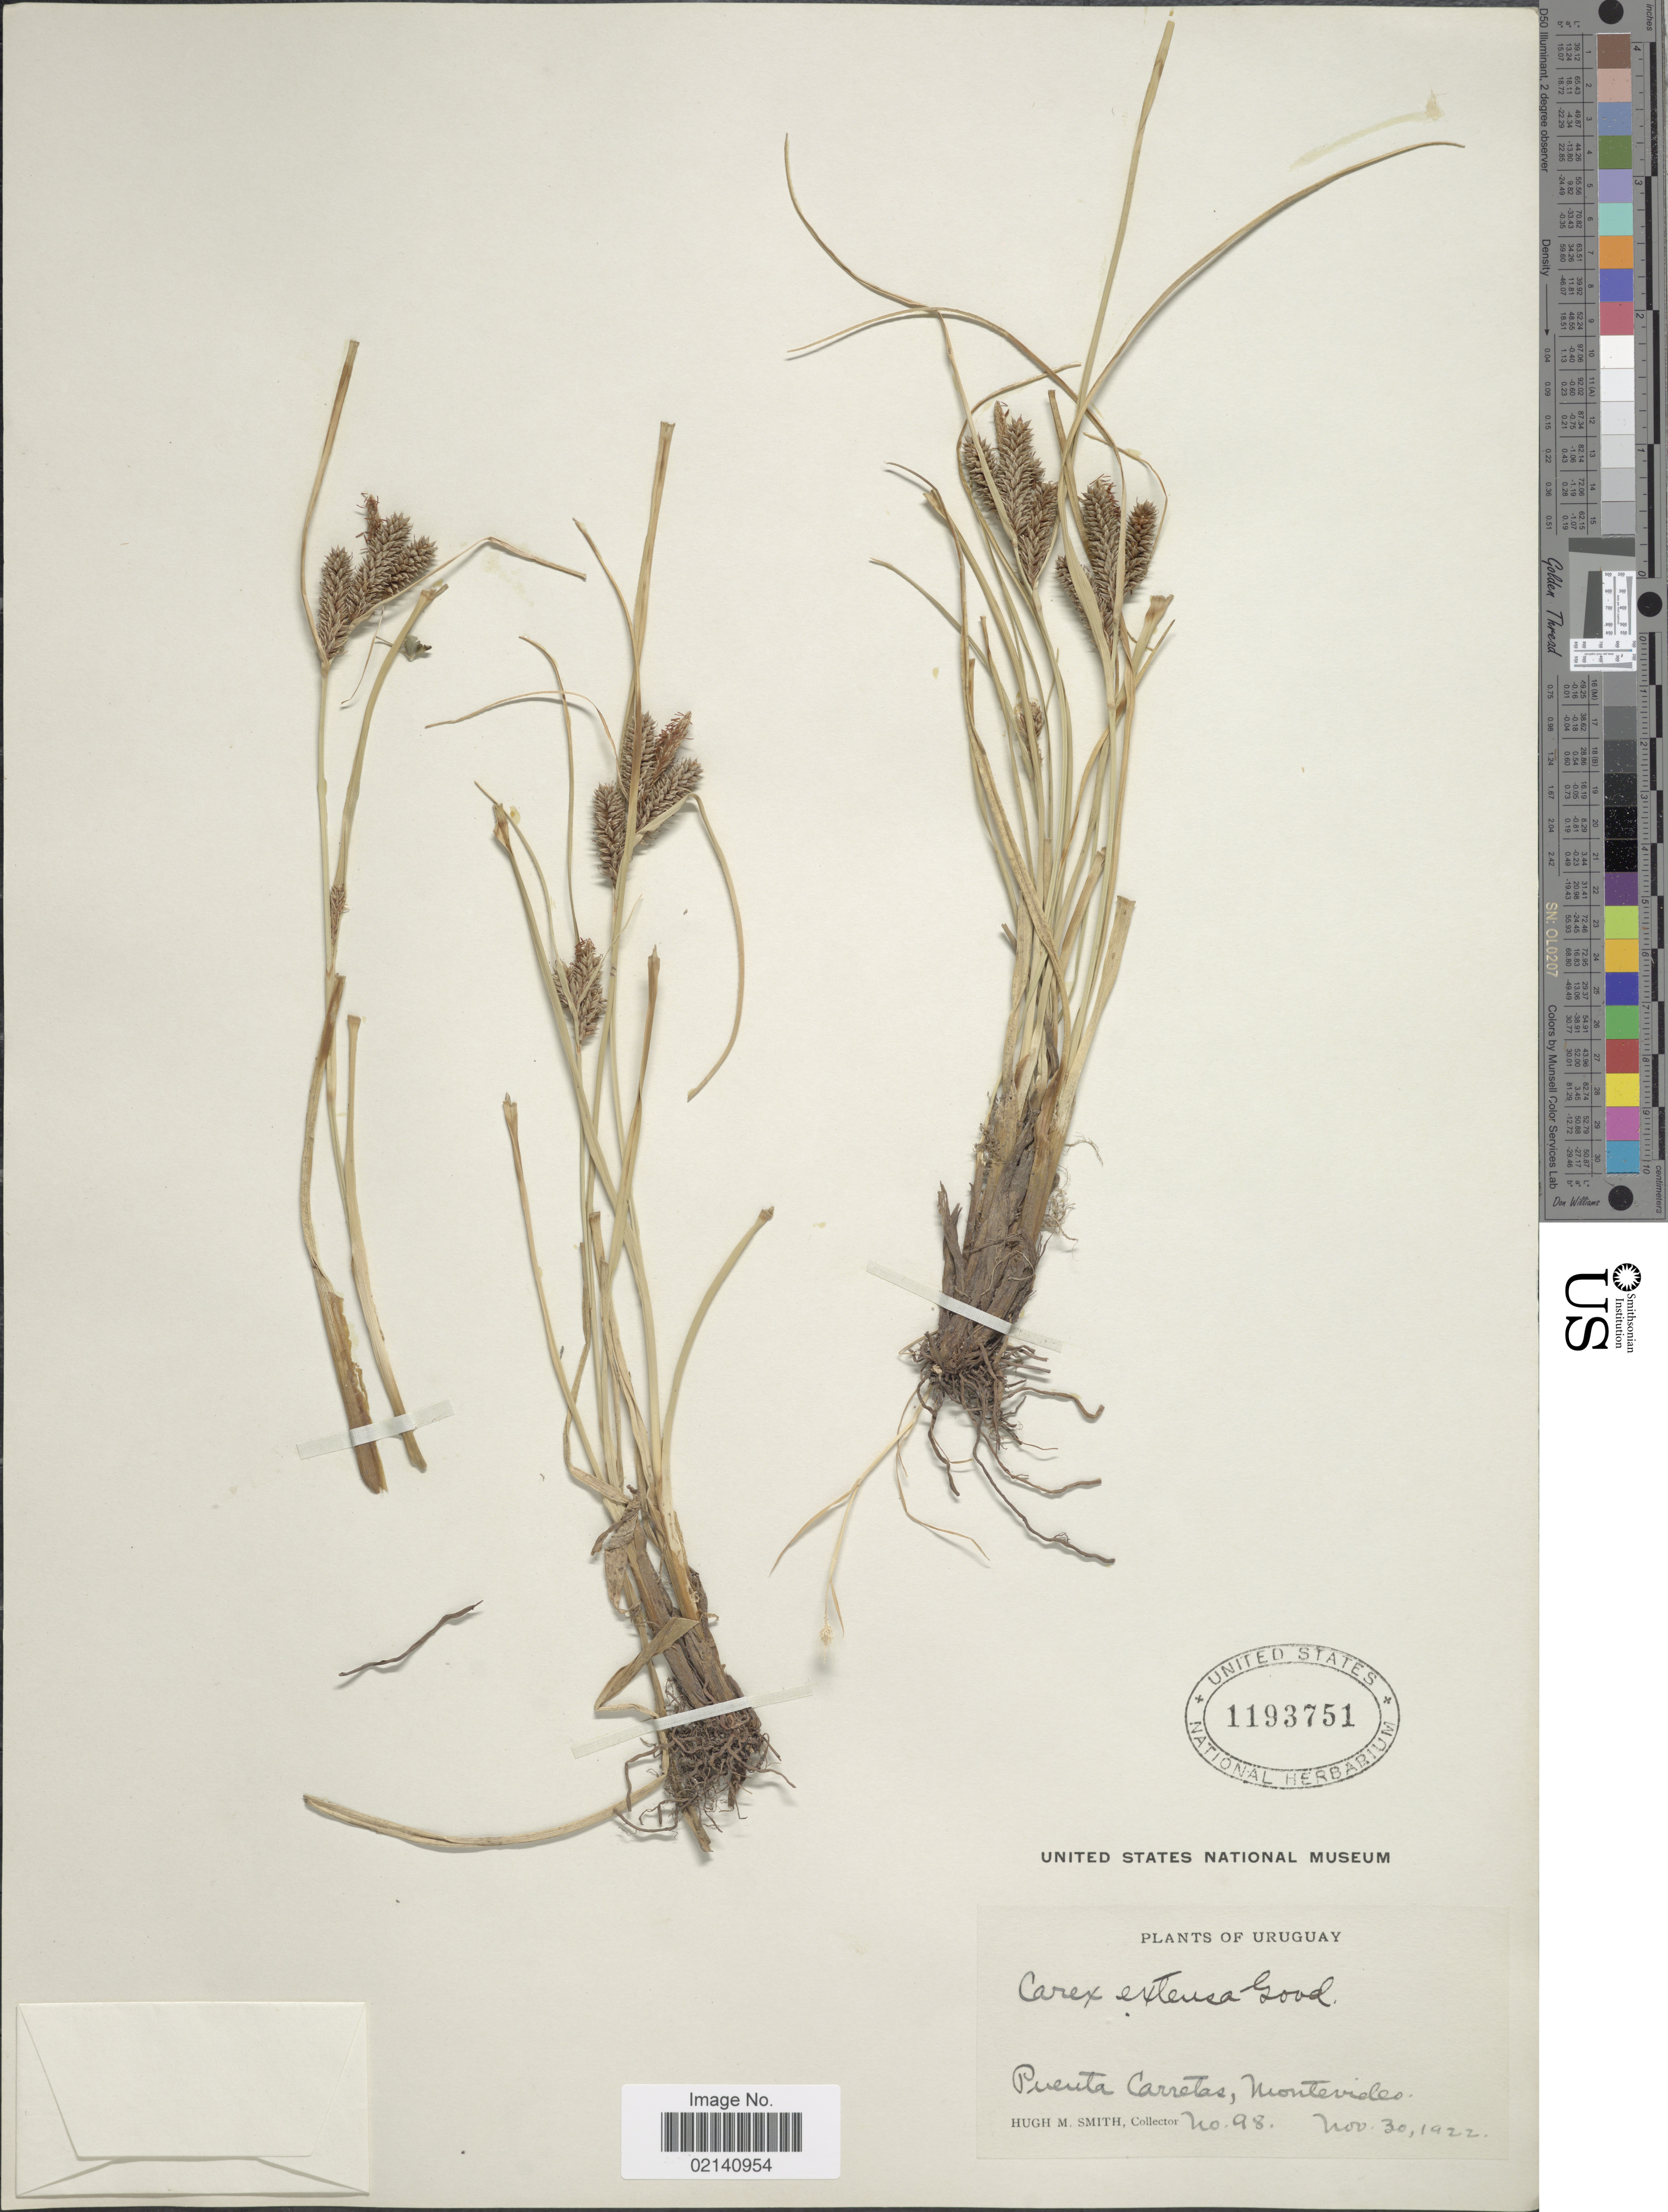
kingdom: Plantae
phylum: Tracheophyta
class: Liliopsida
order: Poales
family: Cyperaceae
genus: Carex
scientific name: Carex vixdentata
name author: (Kük.) G.A. Wheeler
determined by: Jimnéz-Mejias, Pedro, (UPOS), Universidad Pablo de Olavide (SPAIN)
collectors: H. M. Smith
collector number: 98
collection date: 1922-11-30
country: Uruguay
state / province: Montevideo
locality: Puenta Carretas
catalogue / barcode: US 1193751